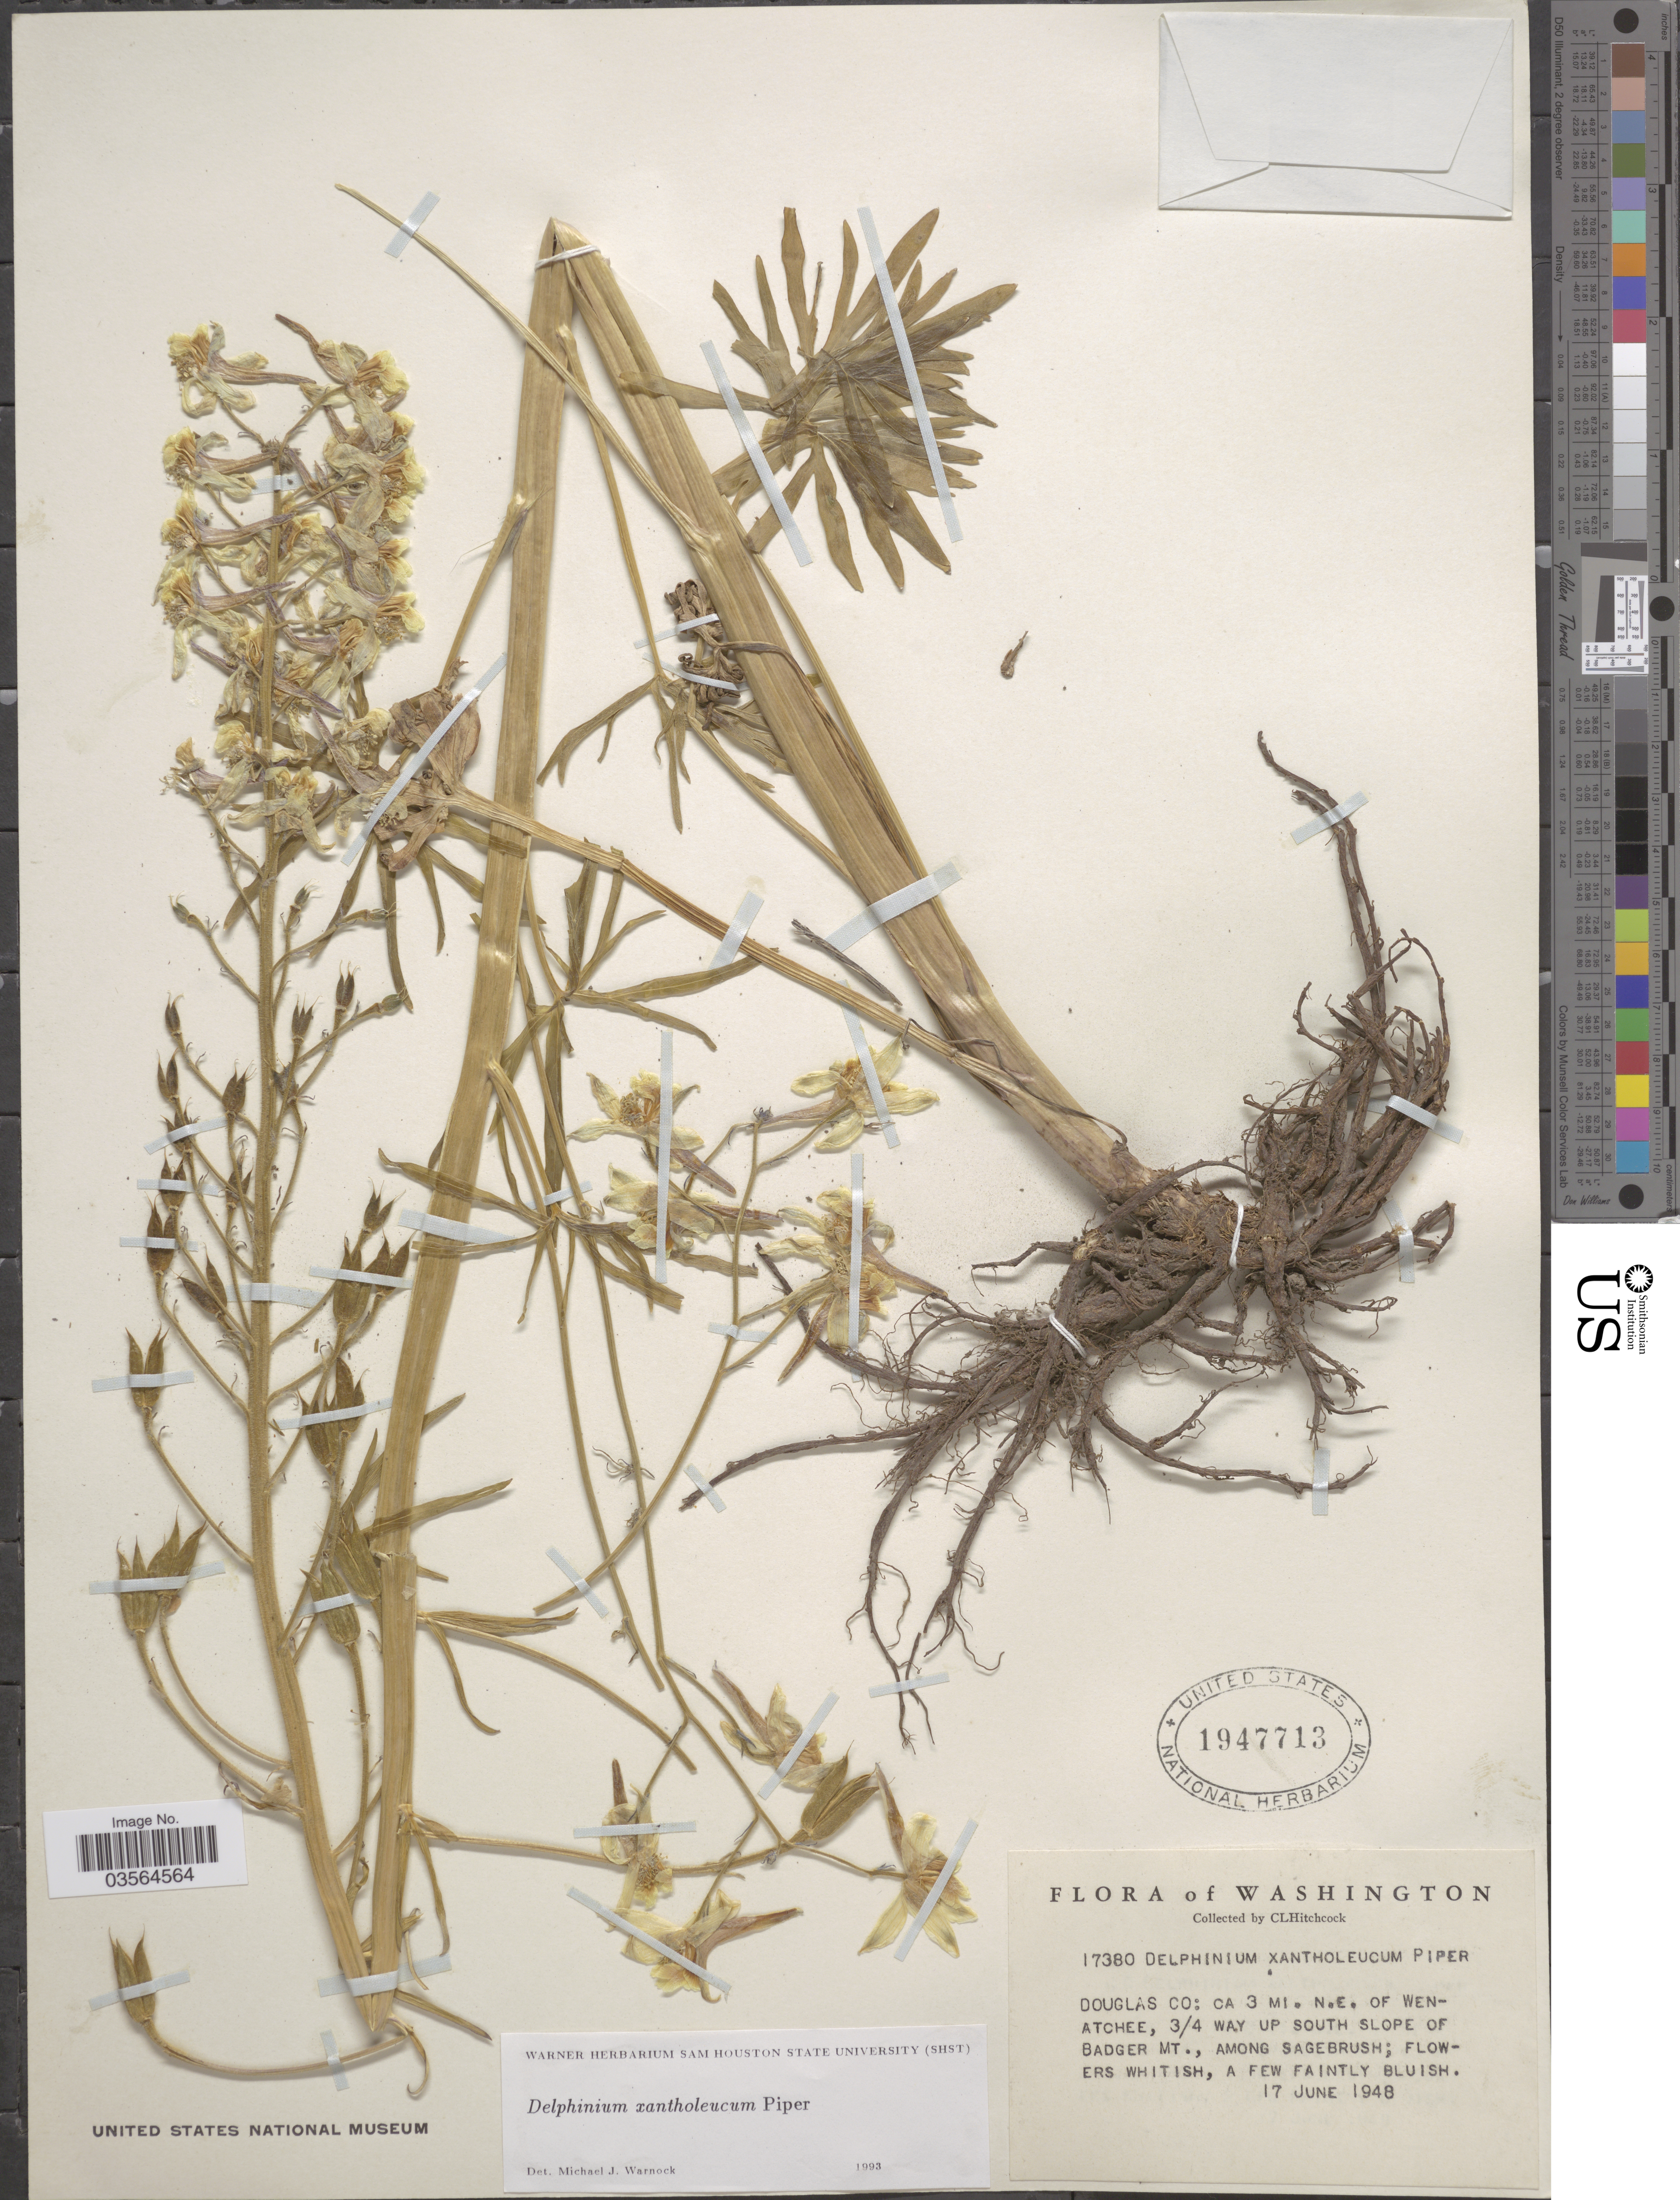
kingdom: Plantae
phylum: Tracheophyta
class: Magnoliopsida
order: Ranunculales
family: Ranunculaceae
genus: Delphinium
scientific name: Delphinium xantholeucum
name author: Piper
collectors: C. L. Hitchcock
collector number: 17380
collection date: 1948-06-17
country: United States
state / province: Washington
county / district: Douglas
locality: Douglas Co: ca 3 mi. n.e. of Wenatchee, 3/4 way up south slope of Badger Mt., among sagebrush.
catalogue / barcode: US 1947713